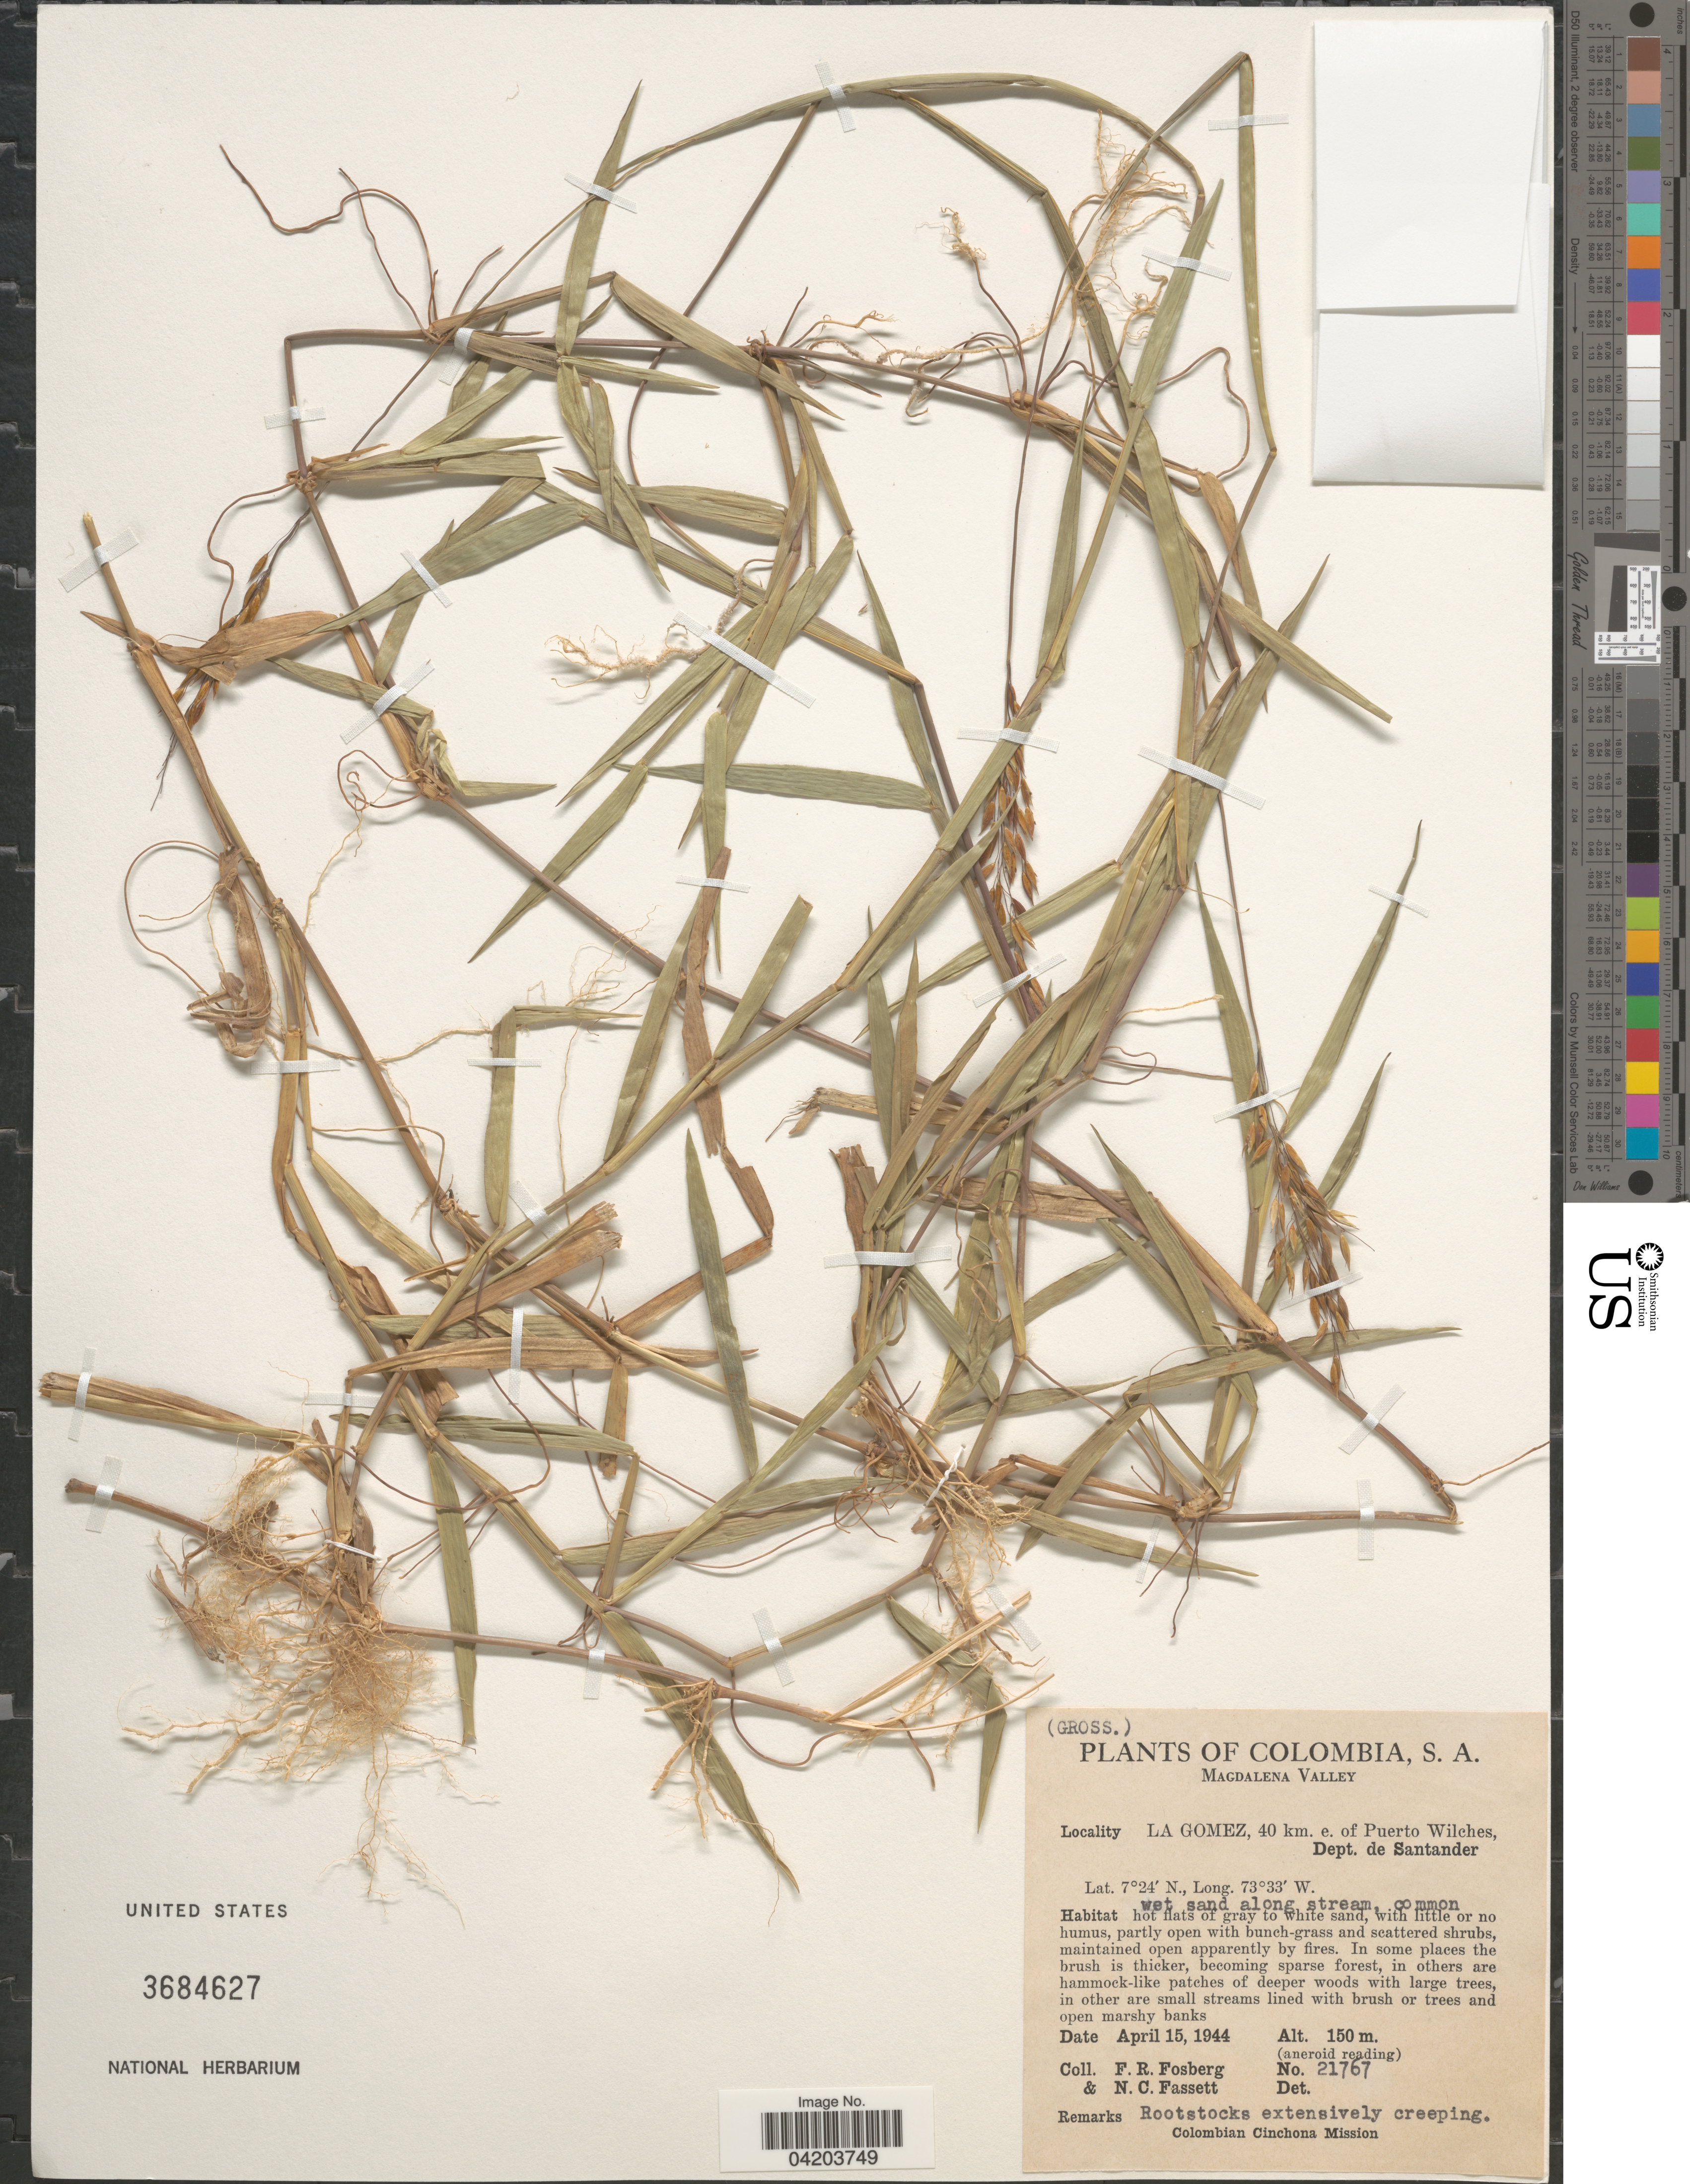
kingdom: Plantae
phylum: Tracheophyta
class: Liliopsida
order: Poales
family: Poaceae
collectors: F. R. Fosberg & N. C. Fassett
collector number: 21767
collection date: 1944-04-15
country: Colombia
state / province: Santander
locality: Magdalena Valley. La Gomez, 40 km. e. of Puerto Wilches, Dept. de Santander. Colombian Cinchona Mission.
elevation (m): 150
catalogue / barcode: US 3684627